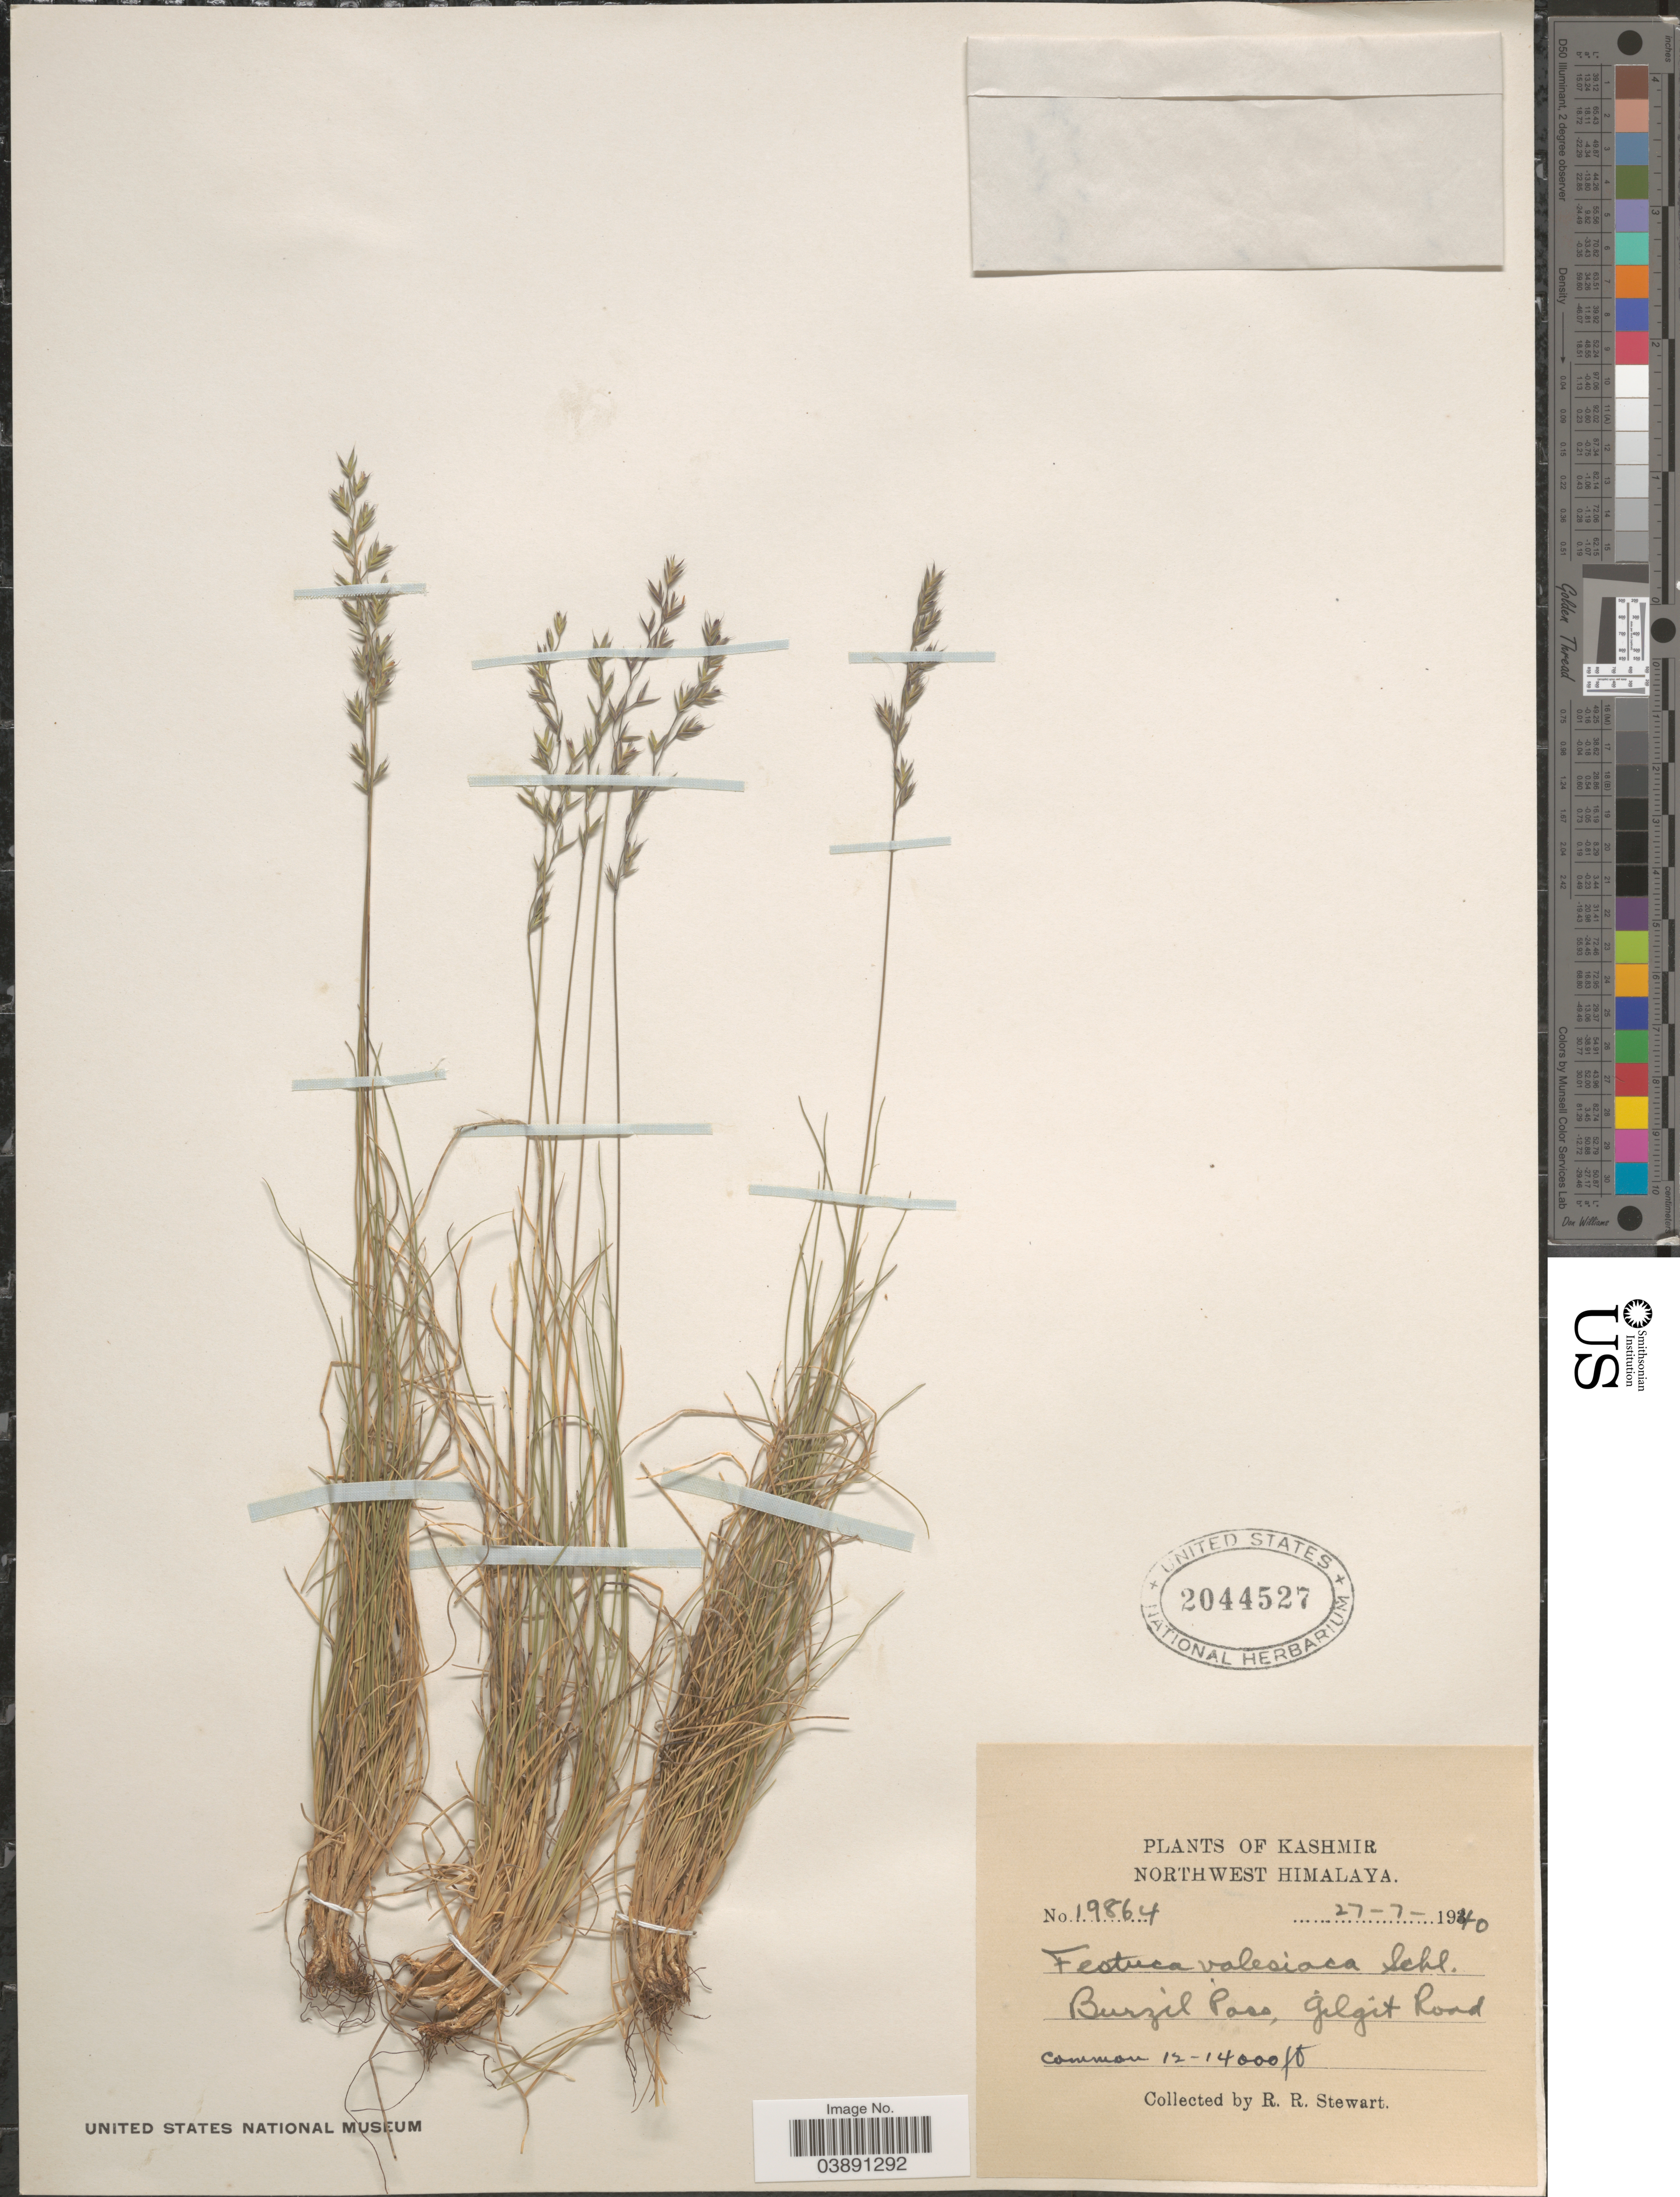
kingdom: Plantae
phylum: Tracheophyta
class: Liliopsida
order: Poales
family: Poaceae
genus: Festuca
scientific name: Festuca sp.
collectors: R. Stewart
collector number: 19864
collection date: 1940-07-27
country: Pakistan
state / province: Gilgit-Baltistan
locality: Kashmir. Northwest Himalaya. Burzil Pass, Gilgit Road.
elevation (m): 3658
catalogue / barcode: US 2044527